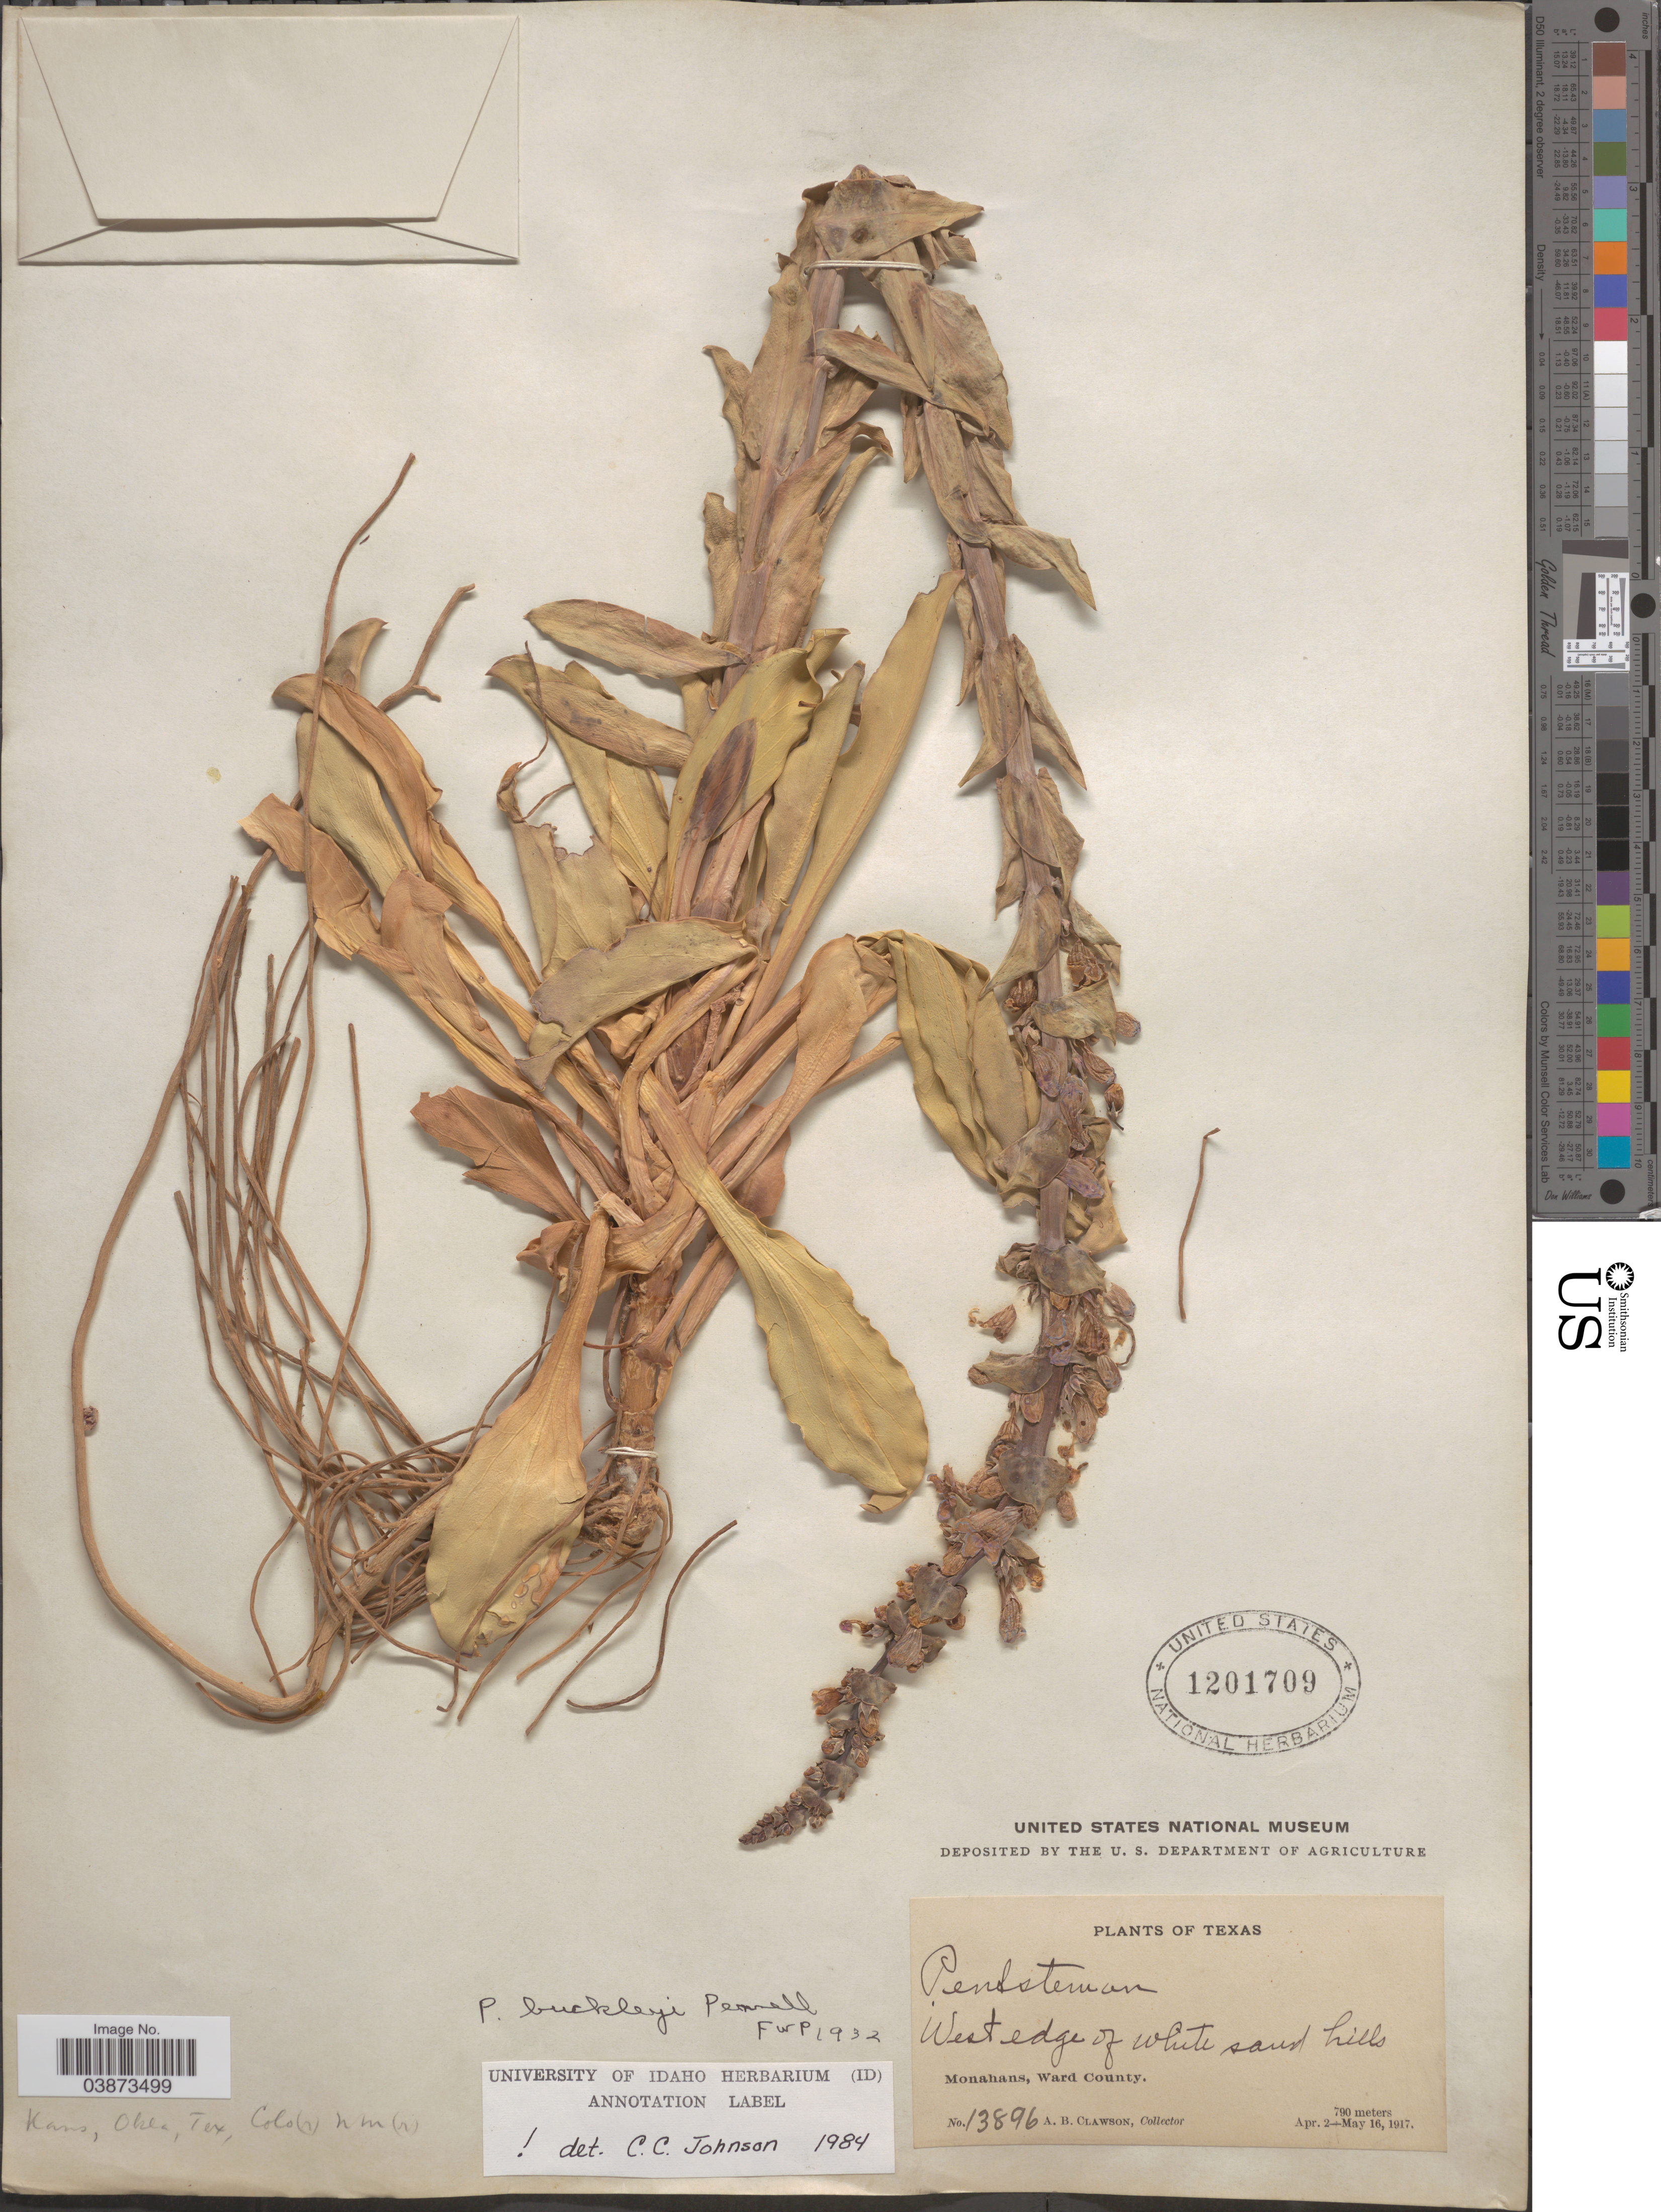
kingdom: Plantae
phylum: Tracheophyta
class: Magnoliopsida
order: Lamiales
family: Plantaginaceae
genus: Penstemon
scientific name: Penstemon buckleyi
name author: Pennell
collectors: A. Clawson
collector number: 13896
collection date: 1917-04-02/1917-05-16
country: United States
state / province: Texas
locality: West edge of White sand hills. Monahans, Ward County.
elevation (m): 790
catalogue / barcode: US 1201709